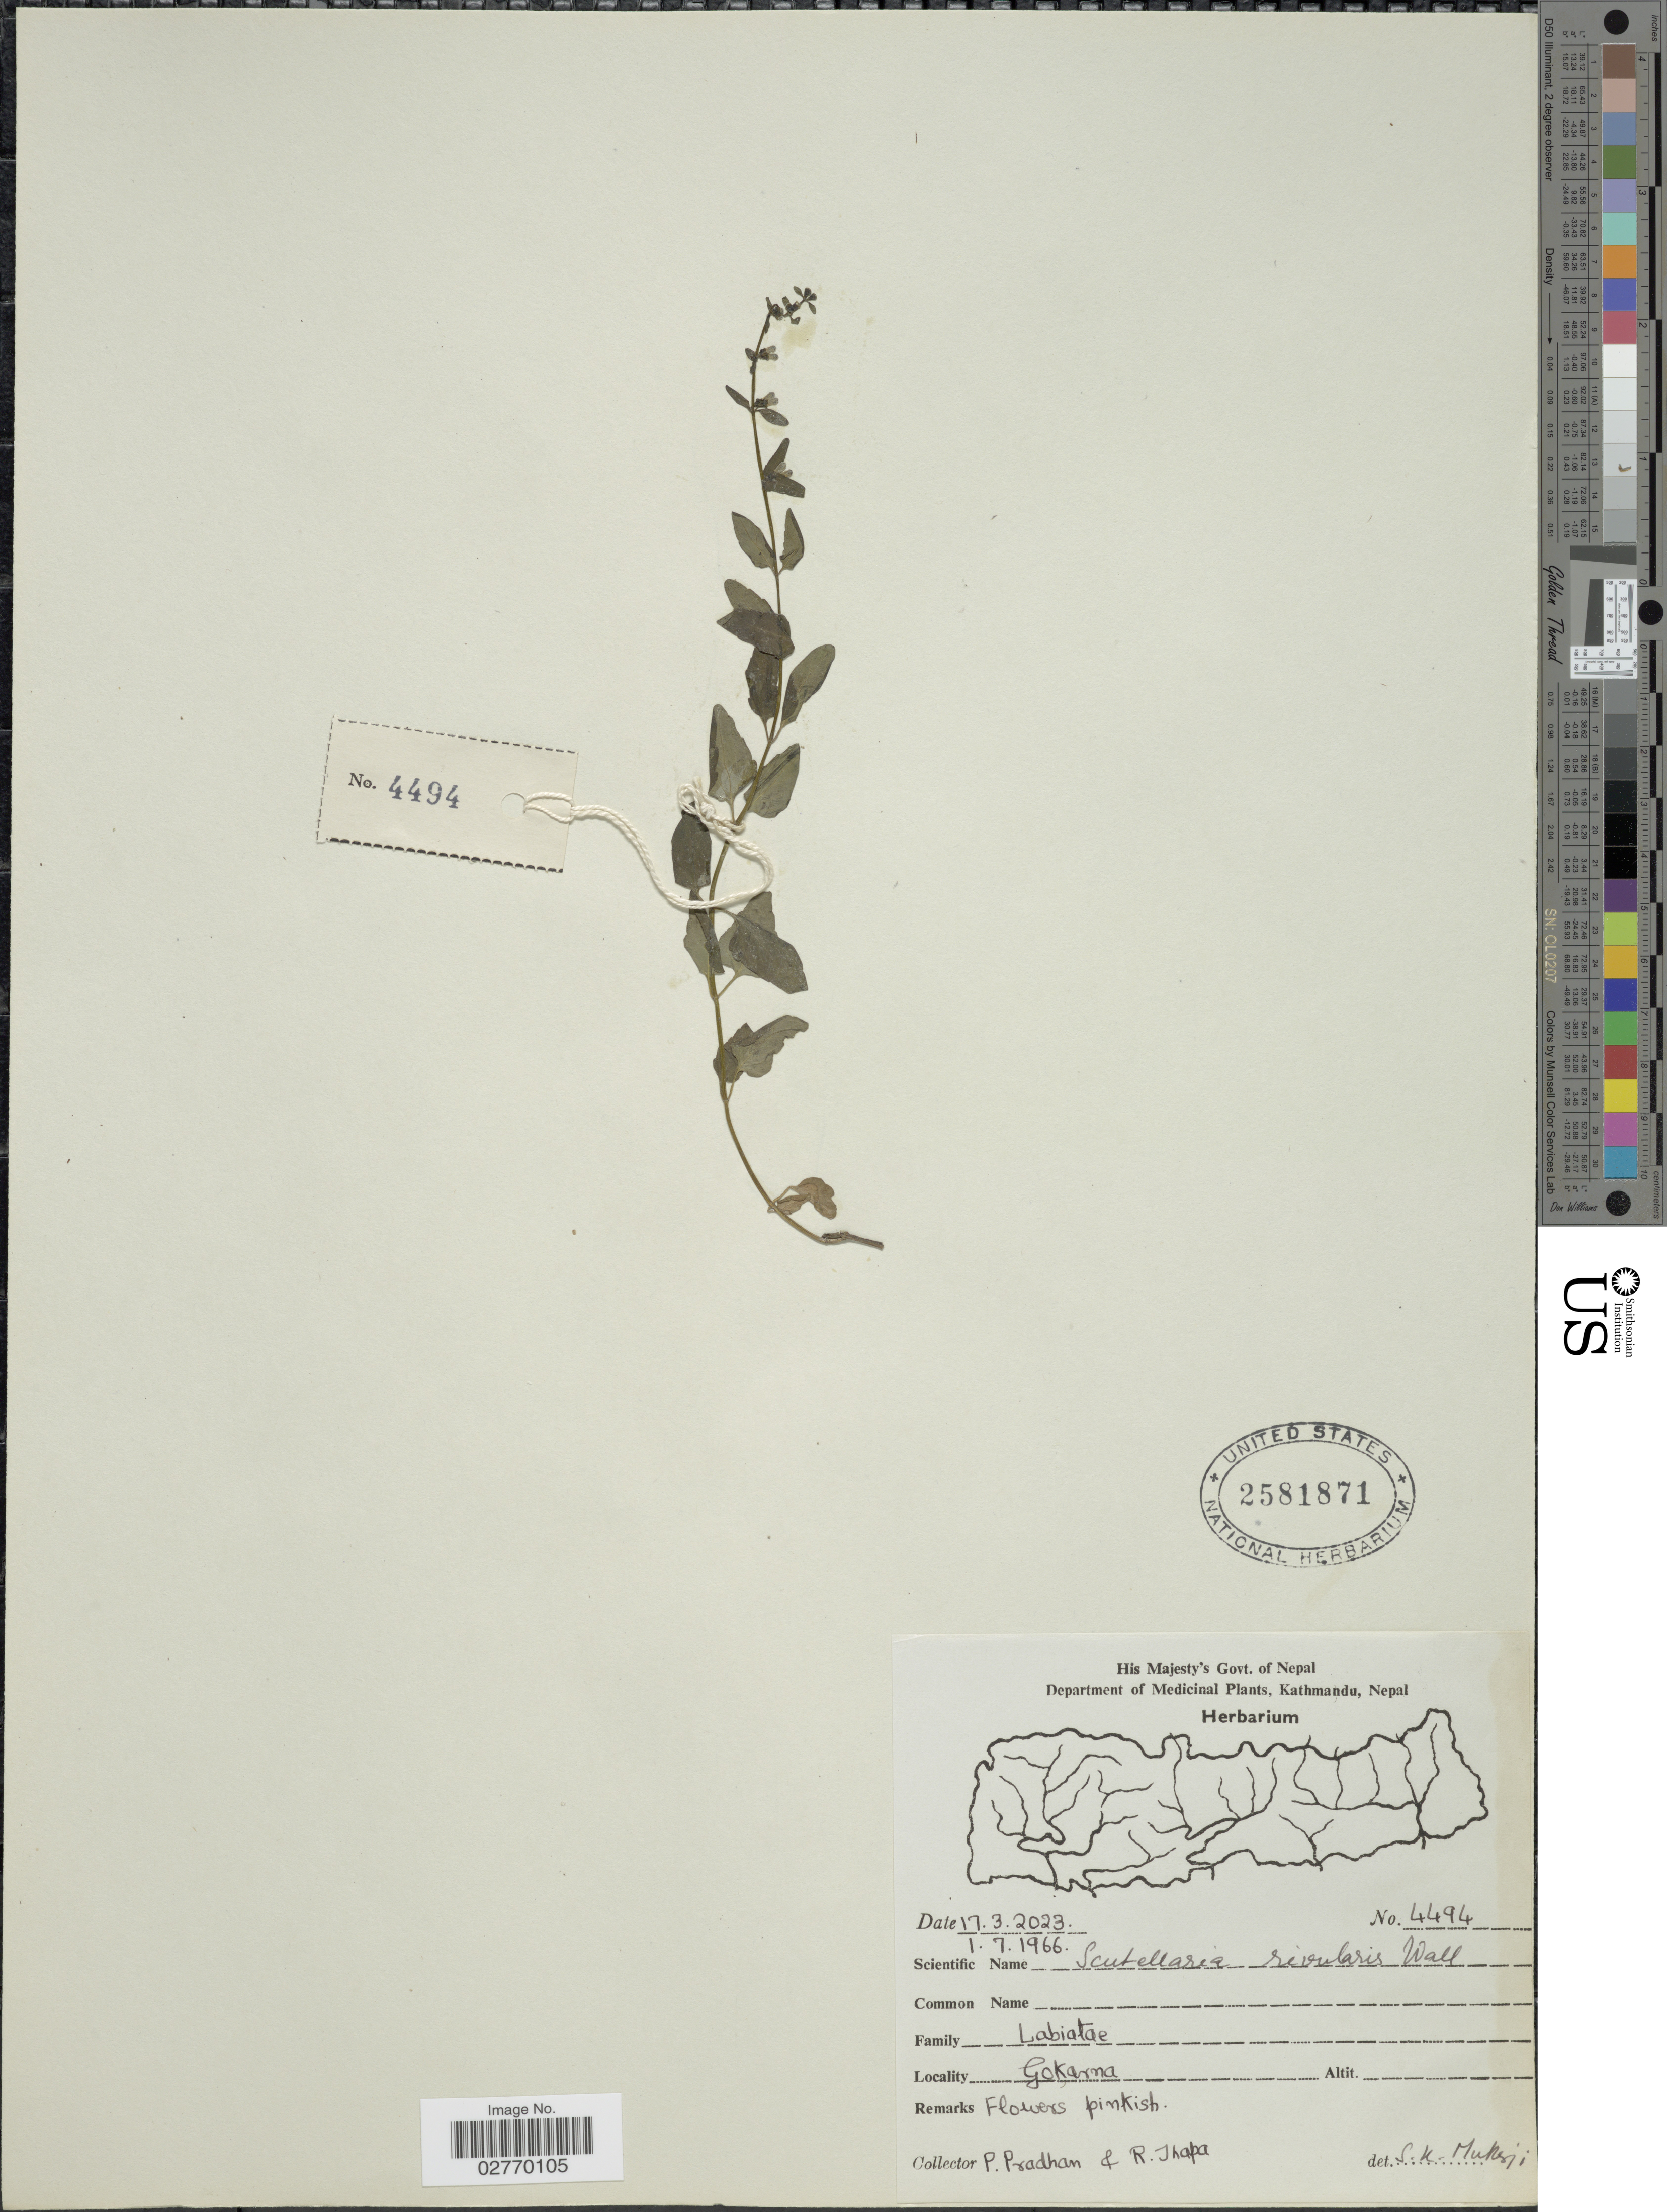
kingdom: Plantae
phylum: Tracheophyta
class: Magnoliopsida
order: Lamiales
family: Lamiaceae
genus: Scutellaria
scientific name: Scutellaria rivularis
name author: Wall. ex Benth.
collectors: P. Pradhan & R. Thapa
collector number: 4494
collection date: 1966-07-01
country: Nepal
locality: Gokarna.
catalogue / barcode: US 2581871